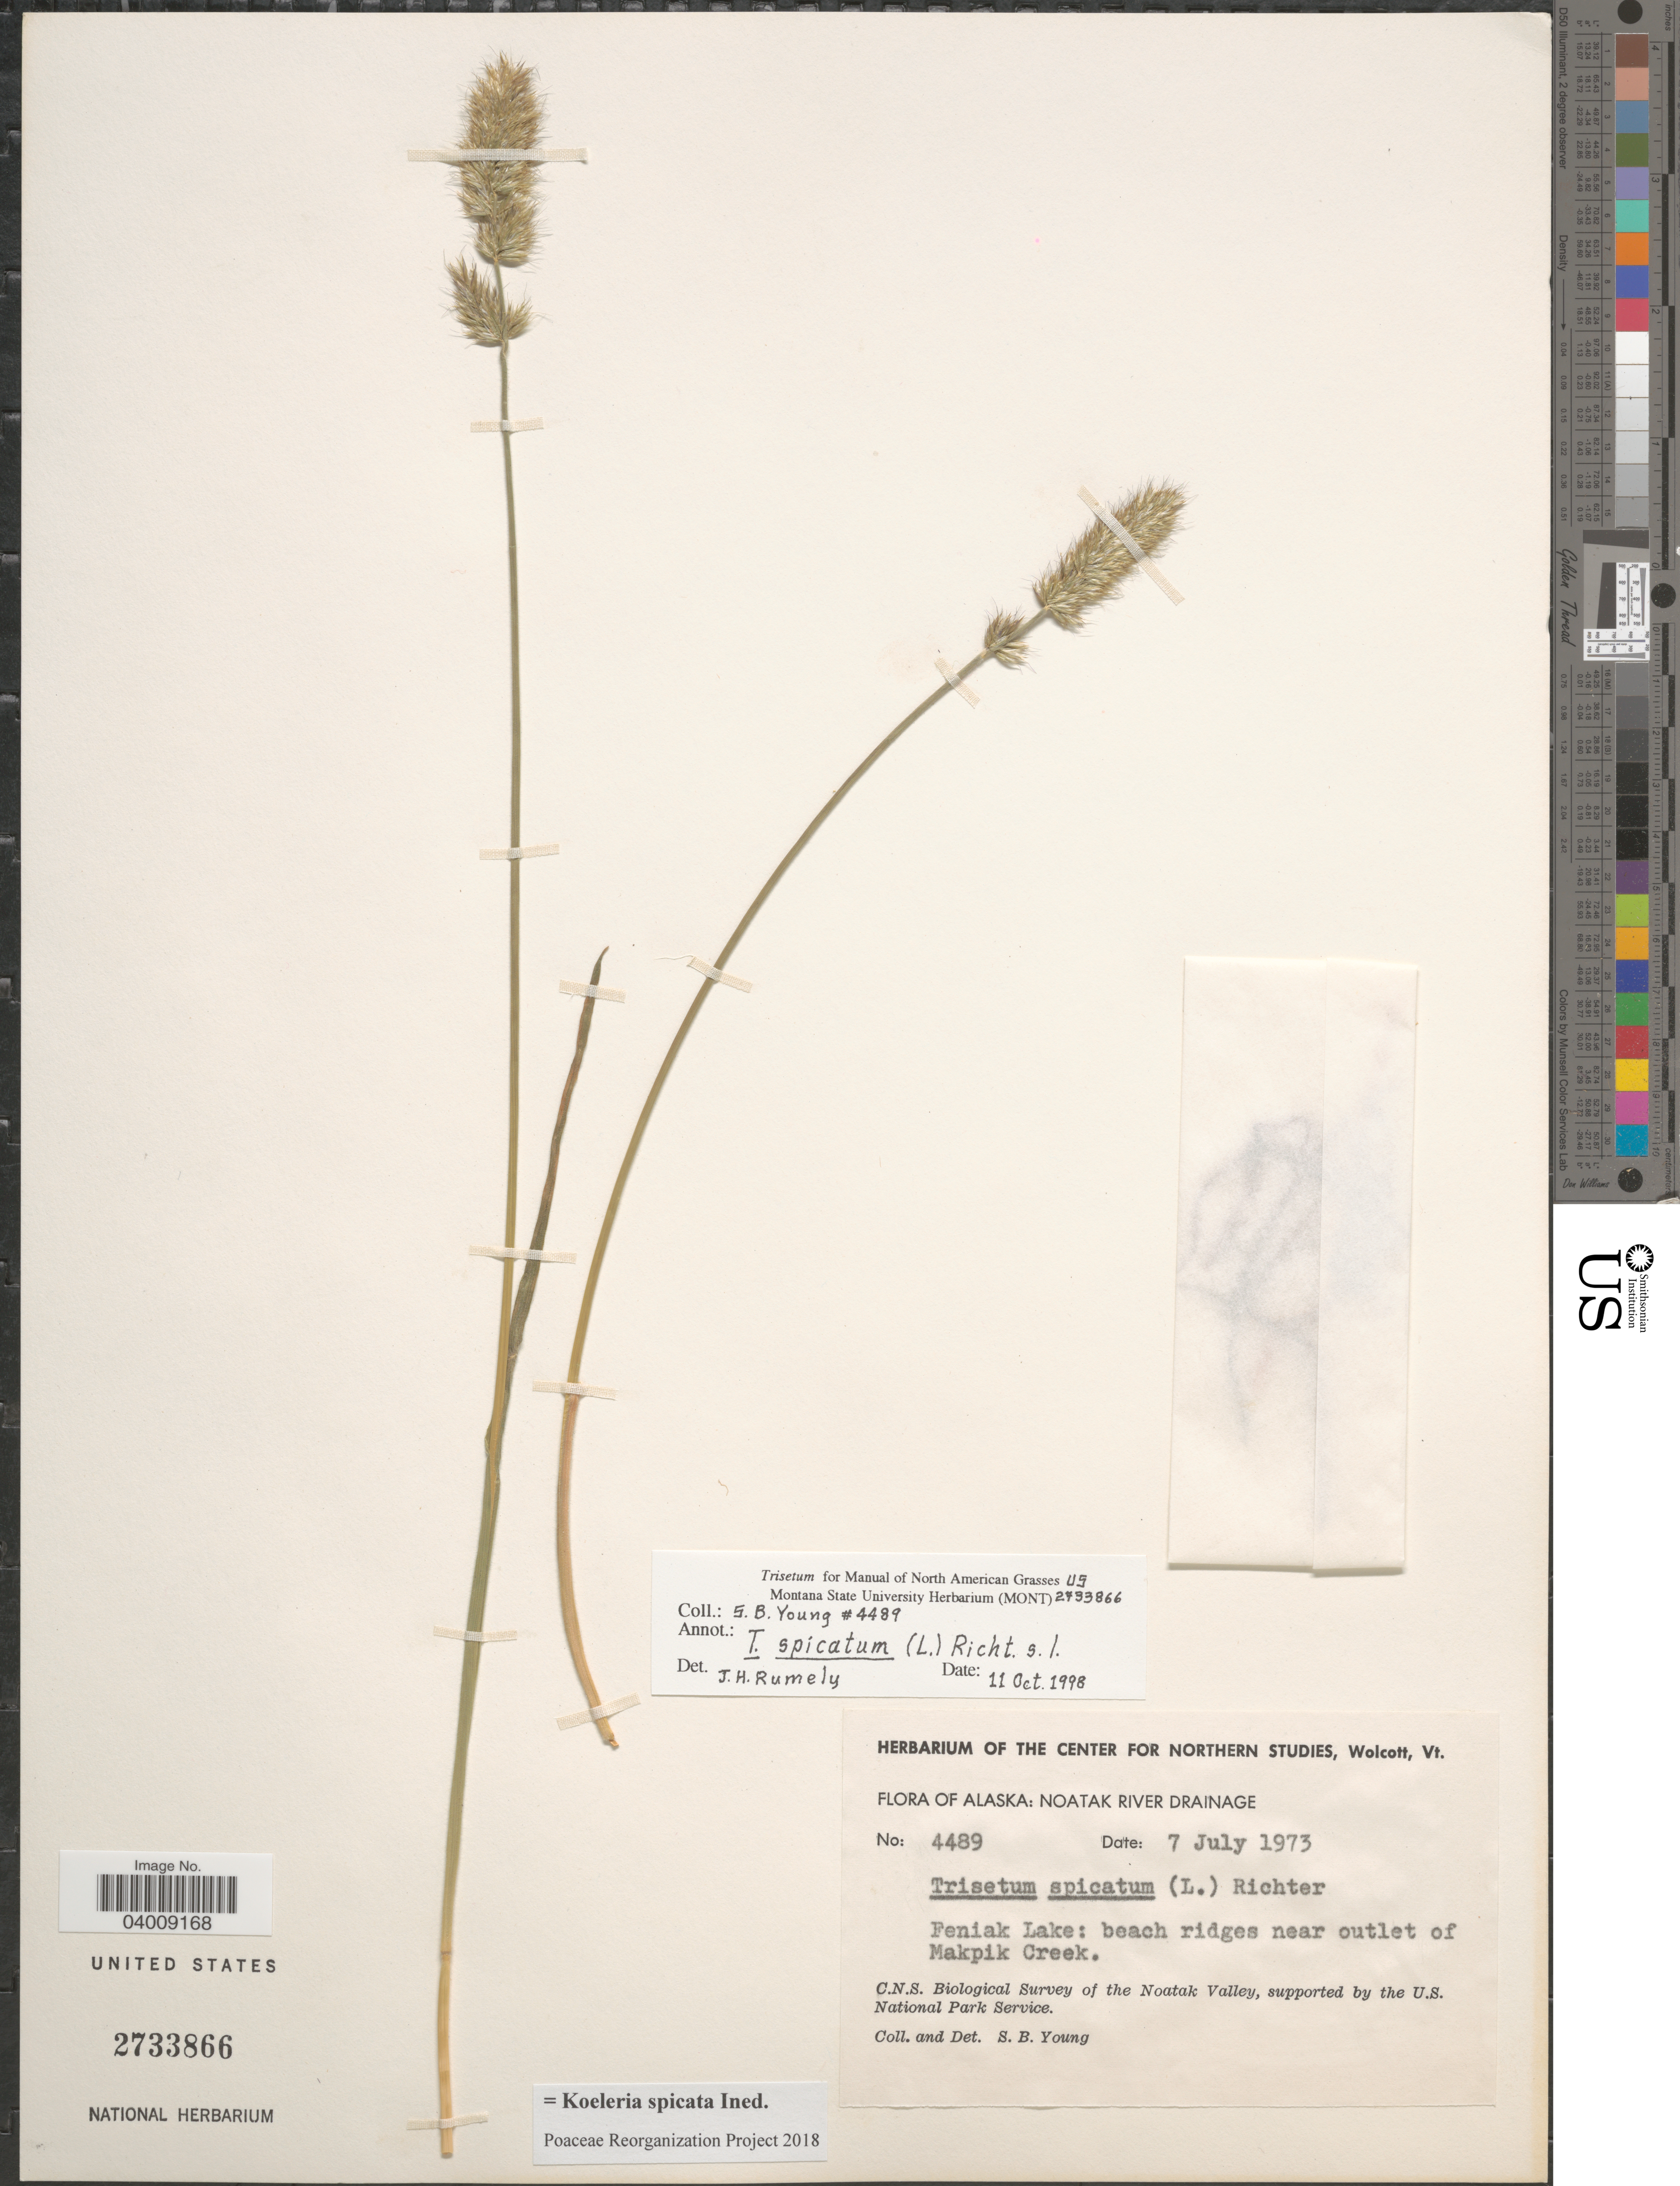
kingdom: Plantae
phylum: Tracheophyta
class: Liliopsida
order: Poales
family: Poaceae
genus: Koeleria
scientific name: Koeleria spicata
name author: (L.) Barberá et al.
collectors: S. Young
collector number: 4489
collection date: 1973-07-07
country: United States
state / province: Alaska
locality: Noatak River Drainage. Feniak Lake: beach ridges near outlet of Makpik Creek.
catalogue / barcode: US 2733866